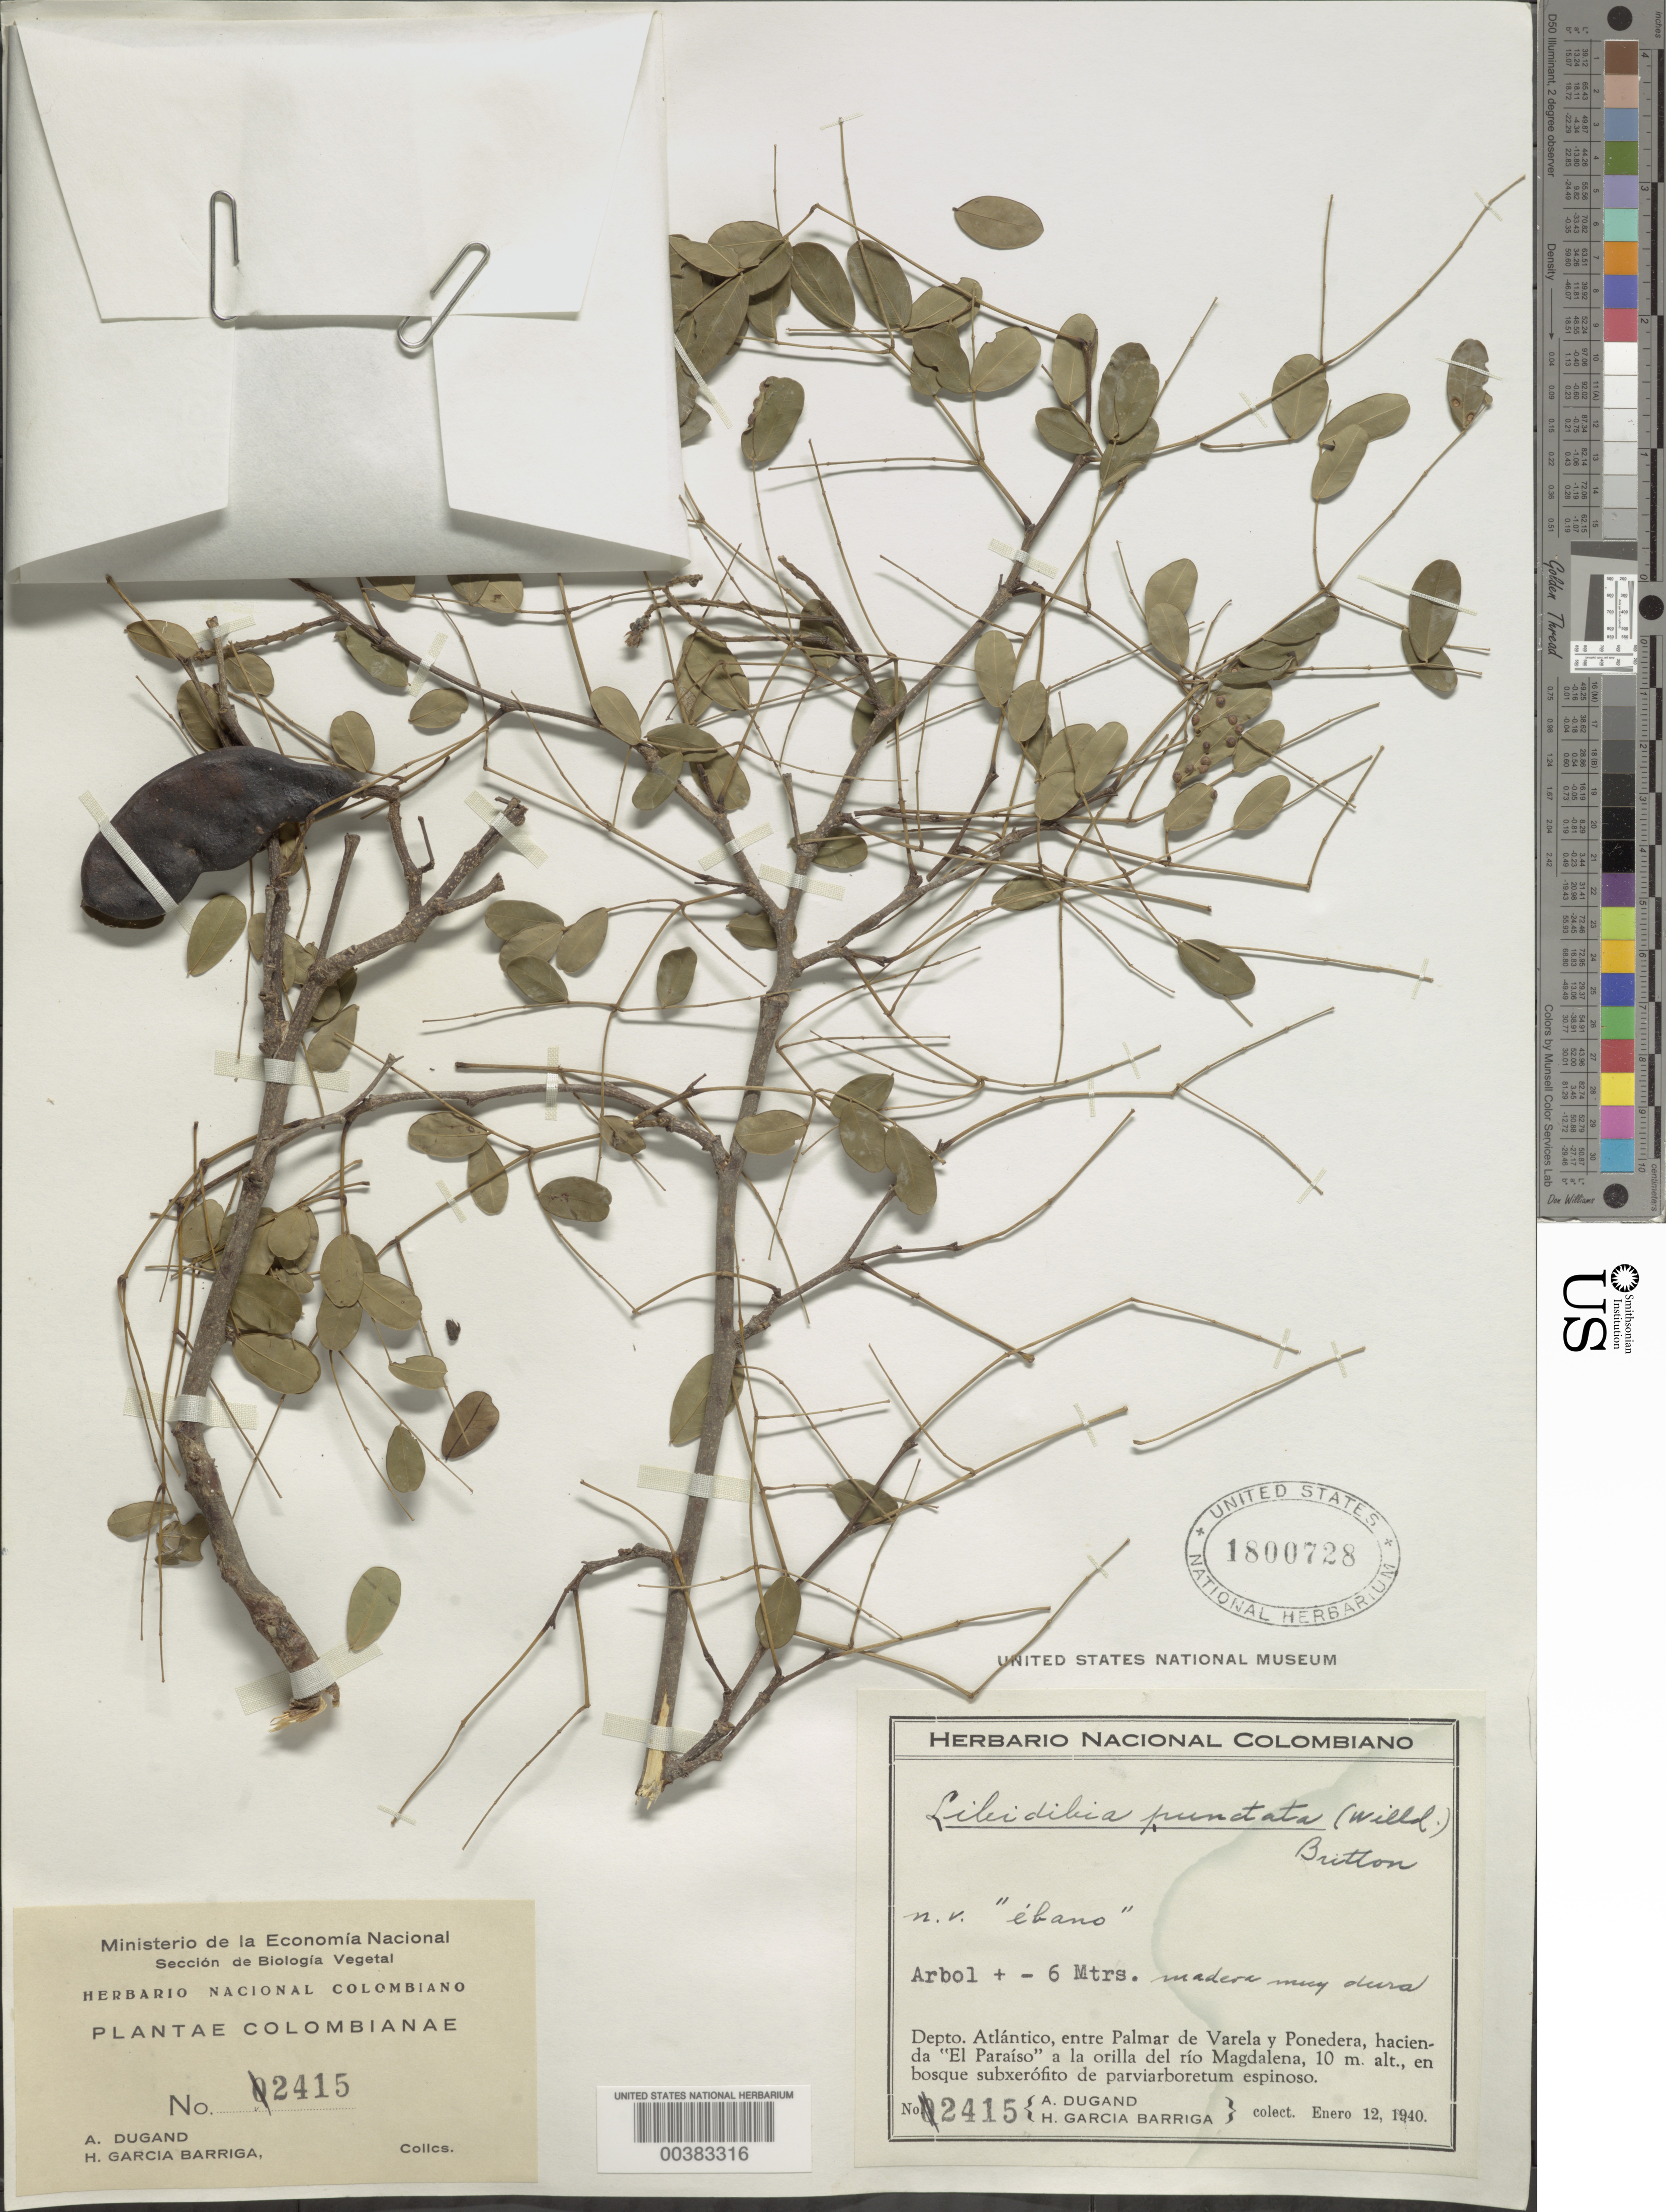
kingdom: Plantae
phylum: Tracheophyta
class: Magnoliopsida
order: Fabales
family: Fabaceae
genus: Libidibia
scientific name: Libidibia punctata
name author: (Willd.) Britton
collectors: A. Dugand G. & H. García Barriga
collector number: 2415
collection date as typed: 12 Jan 1940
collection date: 1940-01-12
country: Colombia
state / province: Atlántico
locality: Entre Palmar de Varela y Ponedera, Hacienda "El Paraiso" Orila del Rio Magdalena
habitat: En bosque subxerofito de parviarboretum espinoso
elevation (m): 10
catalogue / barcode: US 1800728